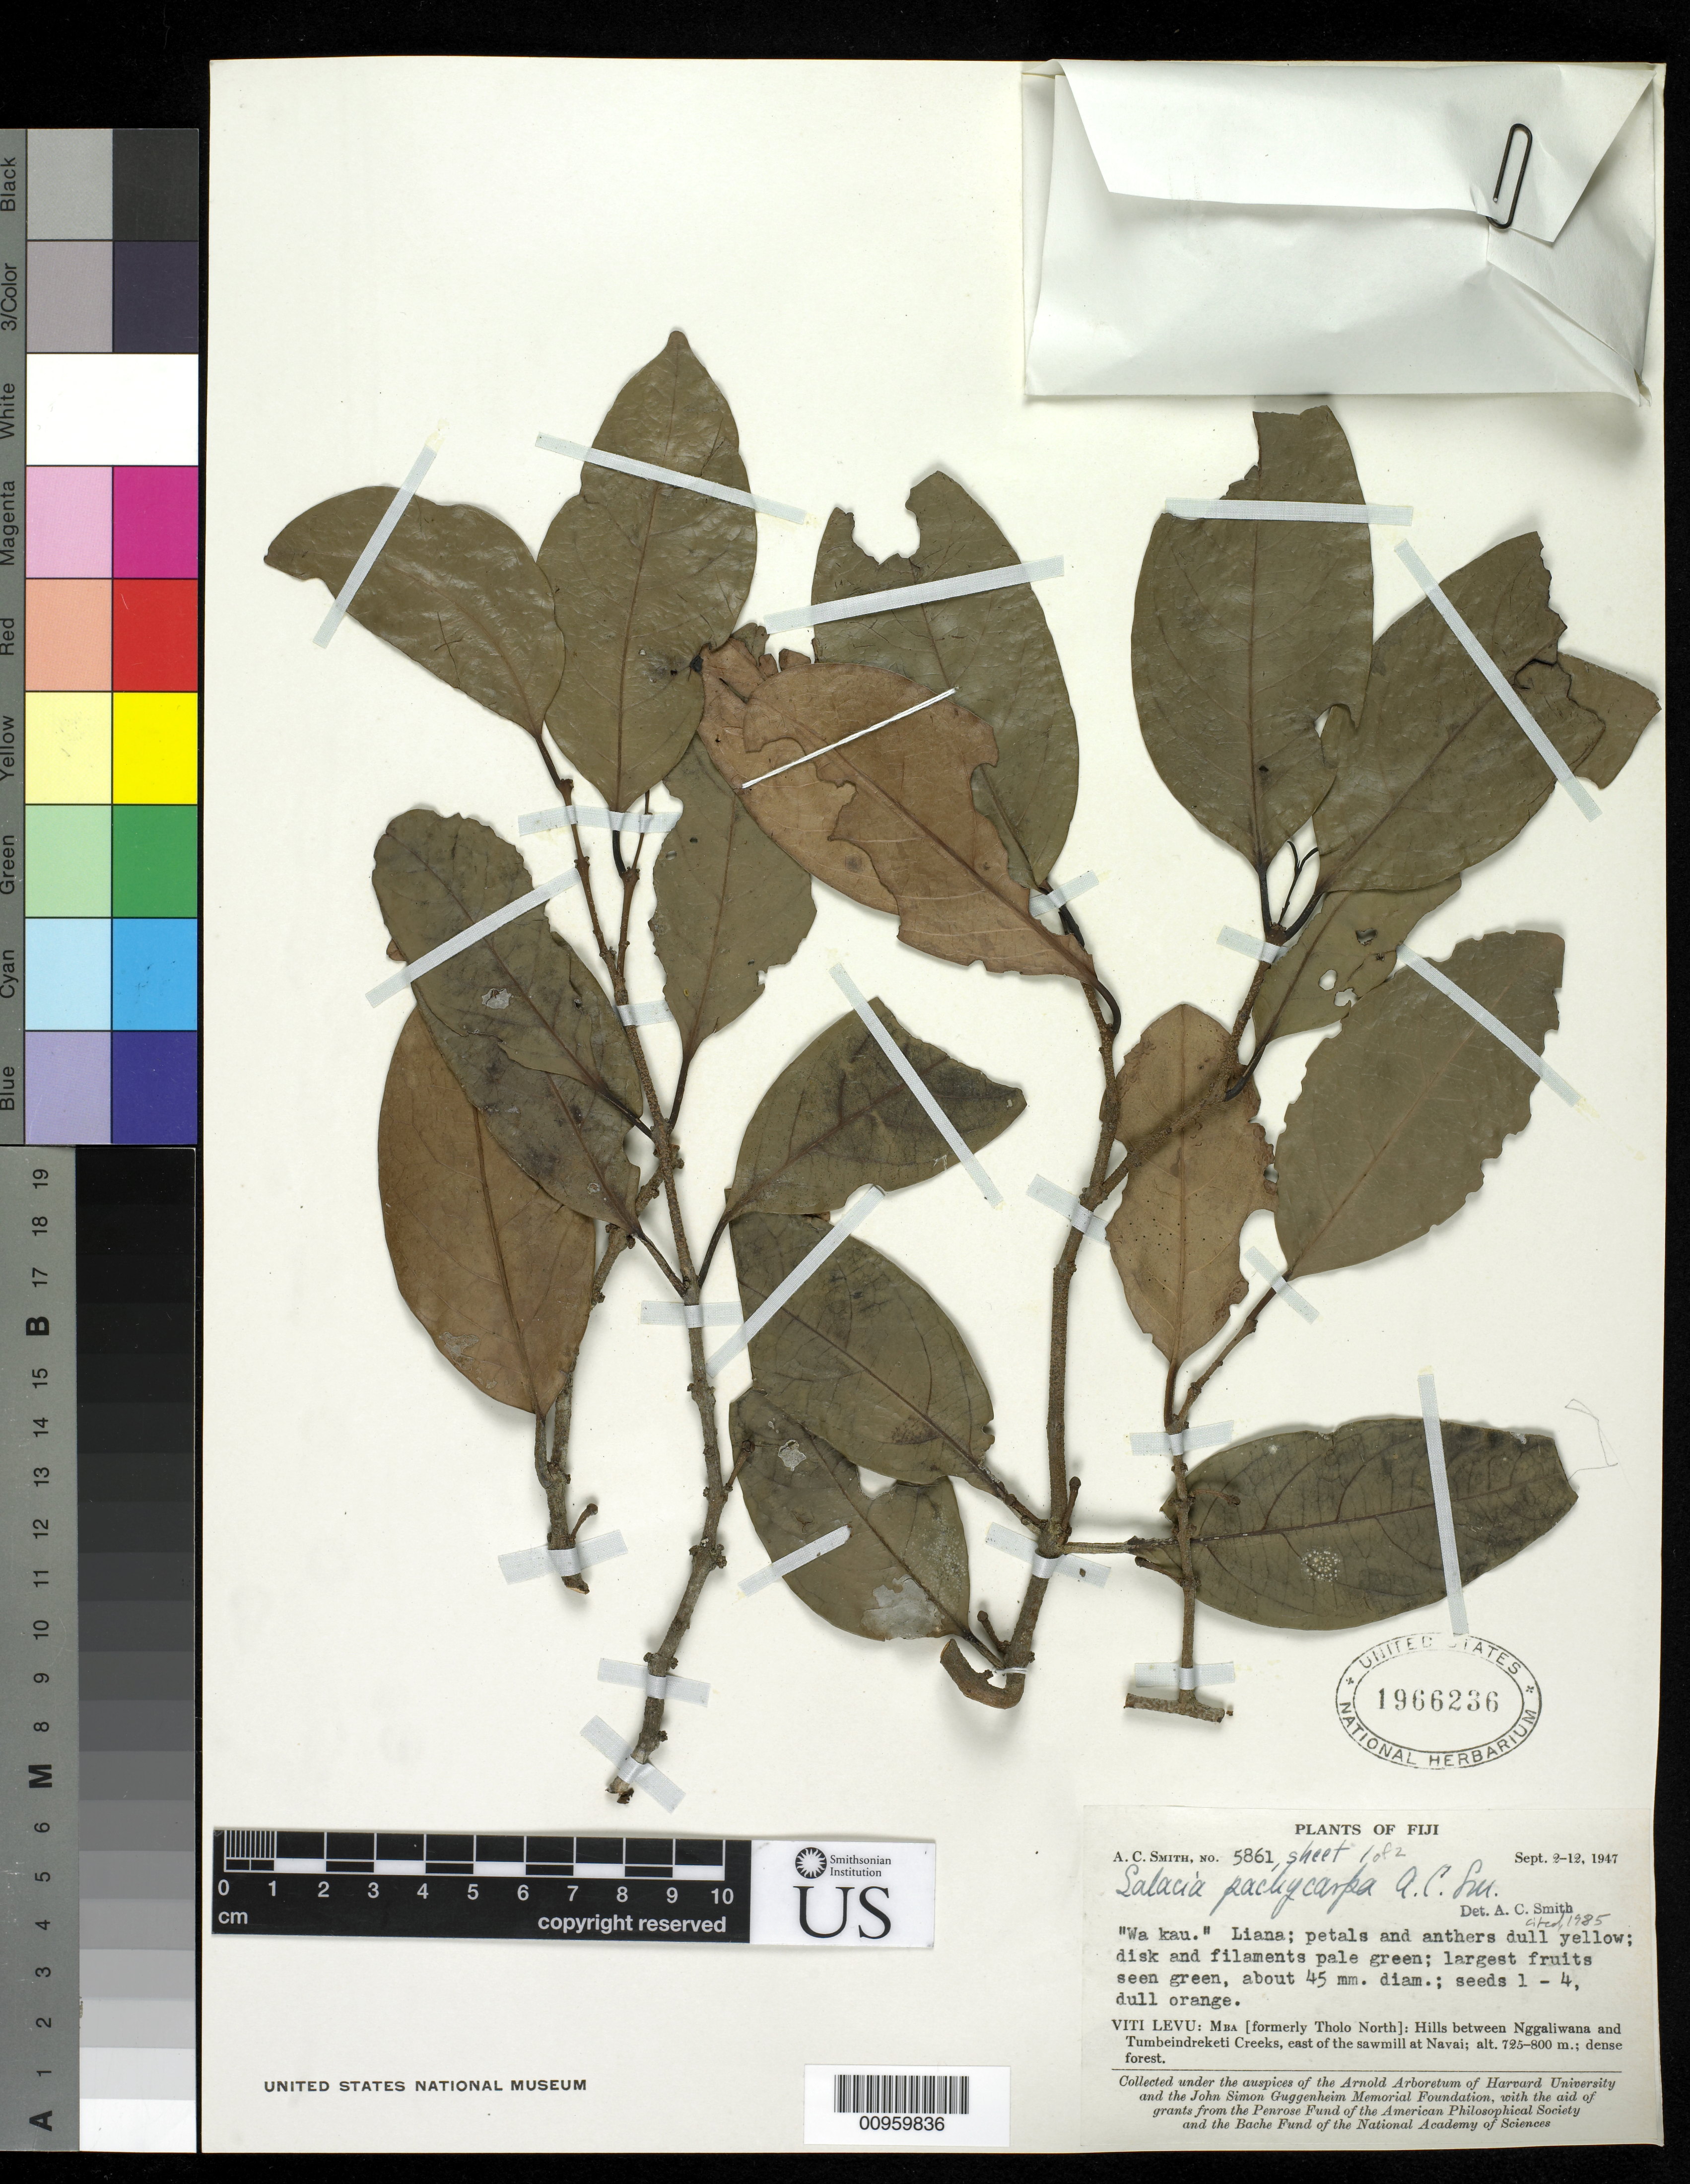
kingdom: Plantae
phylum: Tracheophyta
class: Magnoliopsida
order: Celastrales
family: Celastraceae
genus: Salacia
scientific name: Salacia pachycarpa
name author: A.C. Sm.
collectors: C. A. Smith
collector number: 5861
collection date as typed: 02 Sep 1947 to 12 Sep 1947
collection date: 1947-09-02/1947-09-12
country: Fiji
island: Viti Levu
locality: MBA (formerly Tholo N): hills between Nggaliwana and Tumbeindreketi Creeks, near Navai.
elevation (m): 725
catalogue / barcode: US 1966236